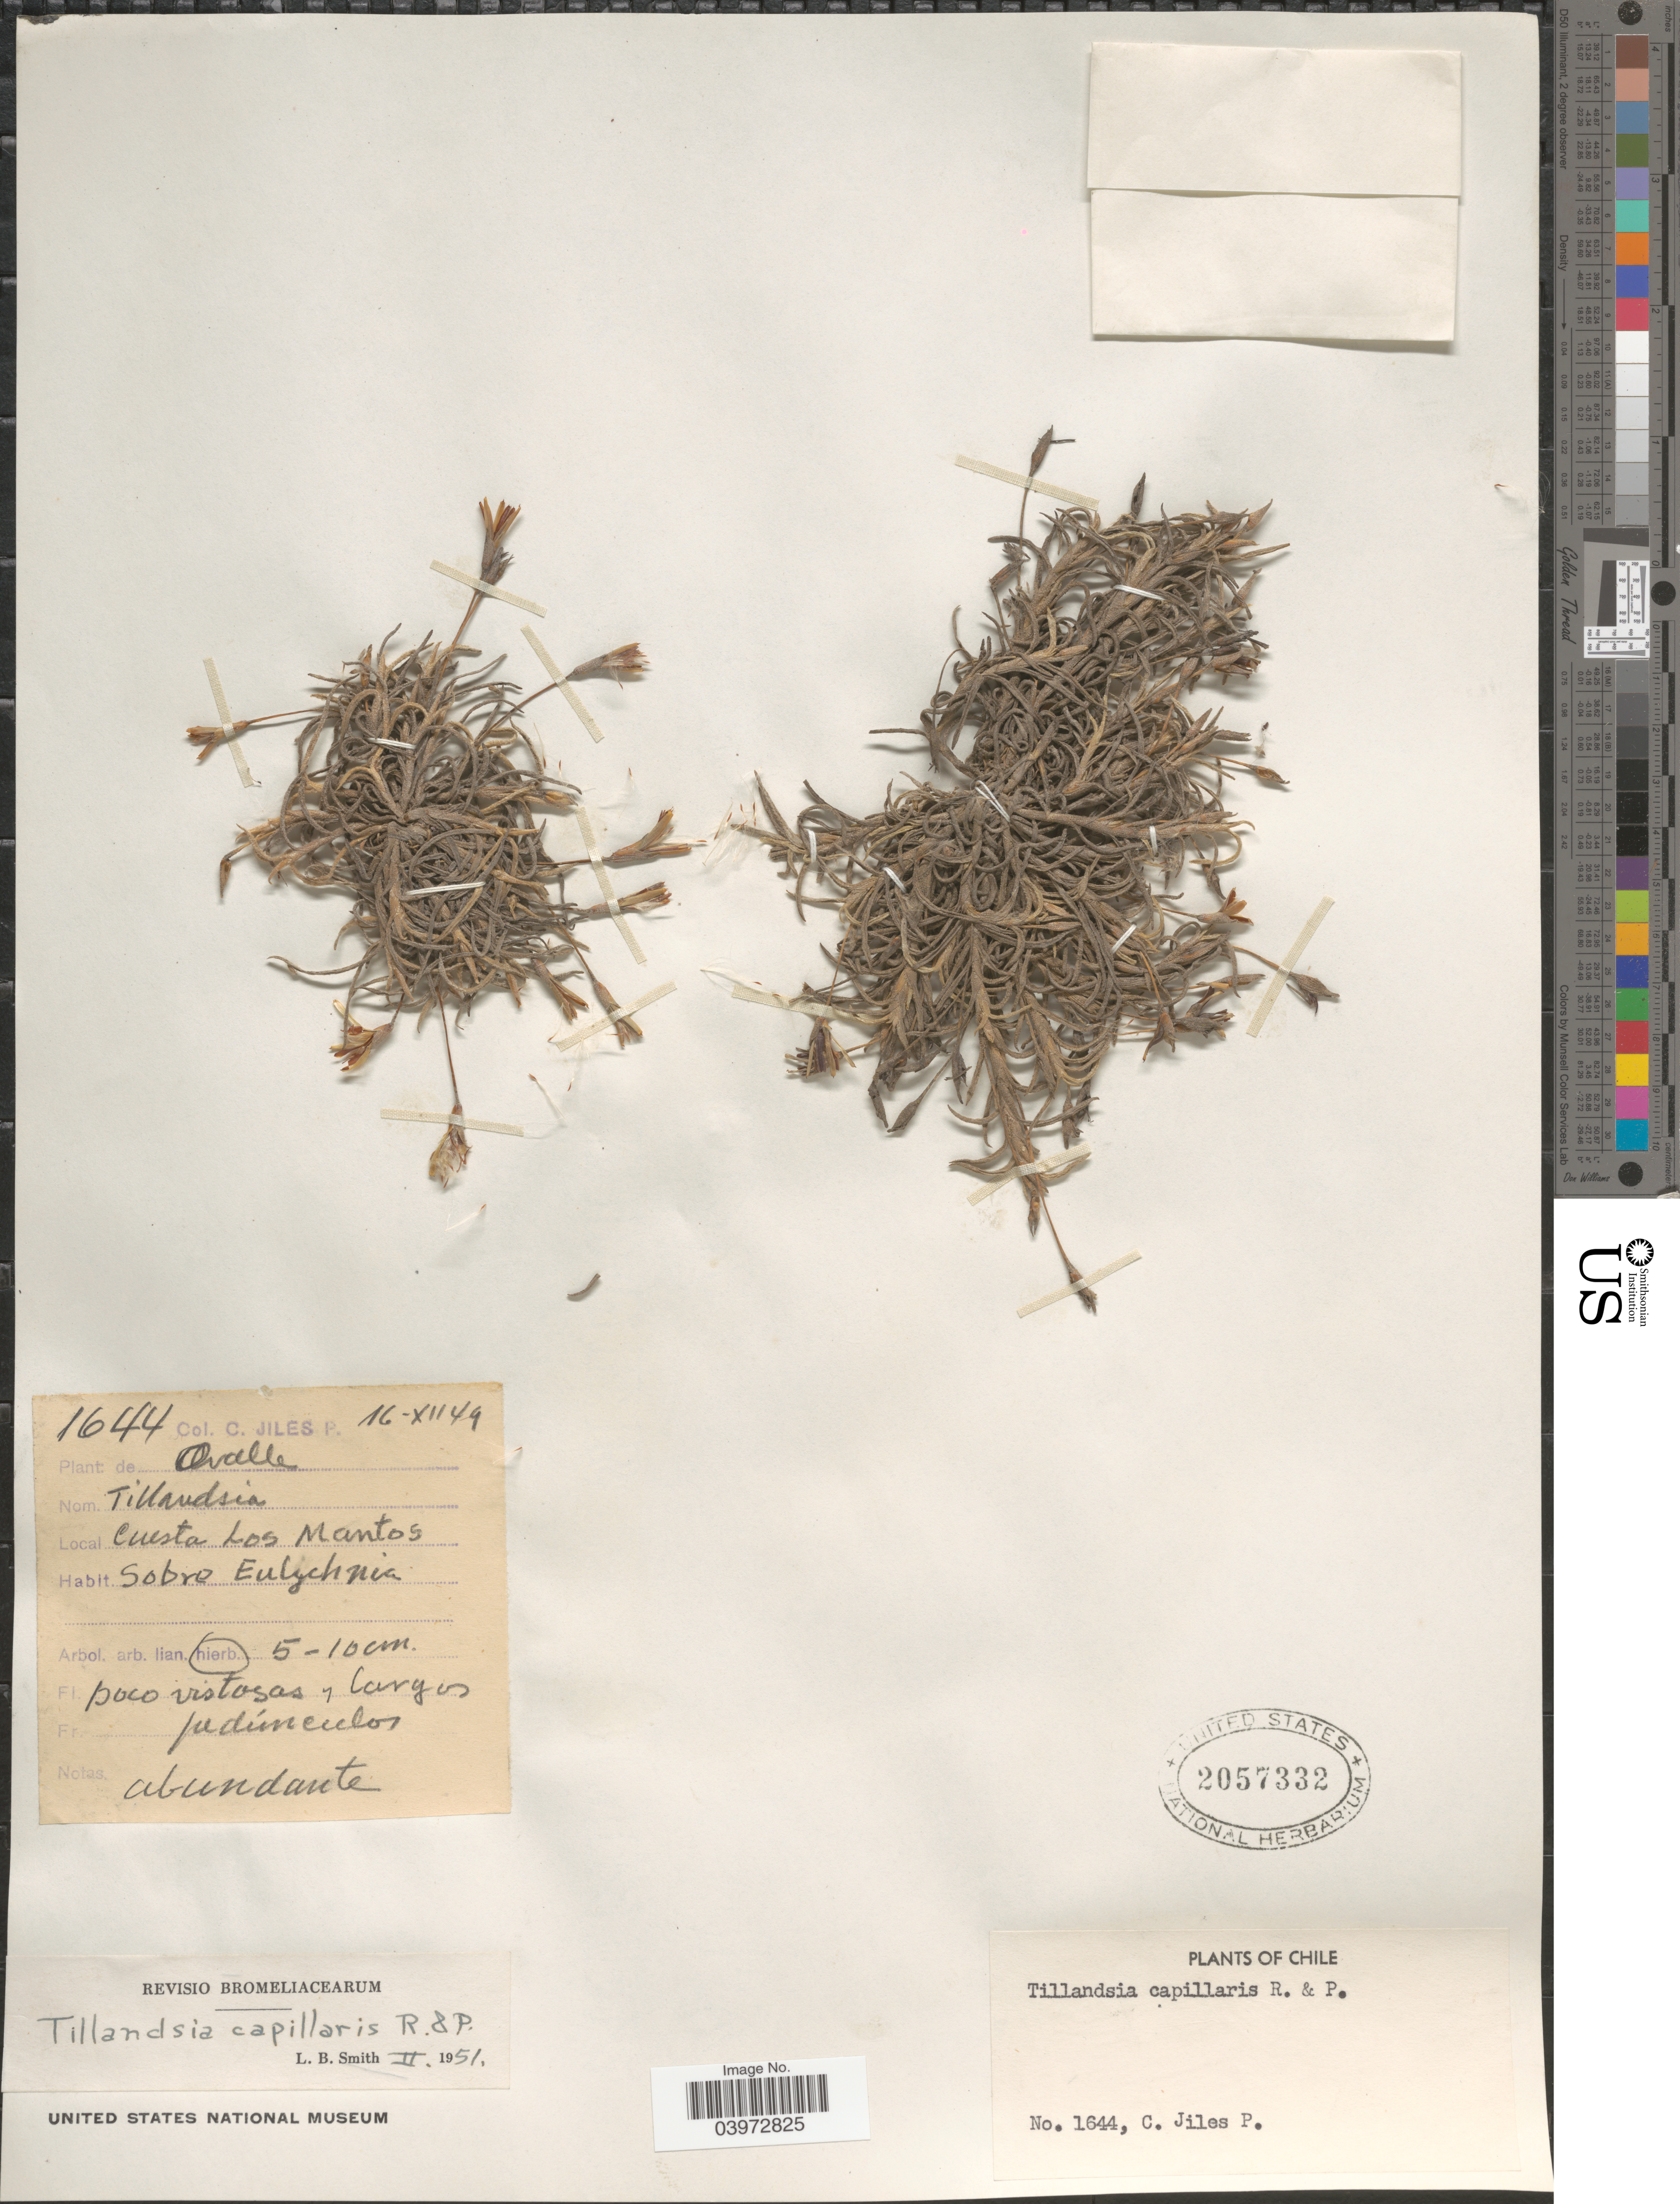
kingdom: Plantae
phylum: Tracheophyta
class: Liliopsida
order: Poales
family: Bromeliaceae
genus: Tillandsia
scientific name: Tillandsia capillaris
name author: Ruiz & Pav.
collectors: C. Jiles P.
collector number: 1644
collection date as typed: Transcribed d/m/y: 16/12/49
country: Chile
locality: Ovalle. Cuesta Los Mantos.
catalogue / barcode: US 2057332